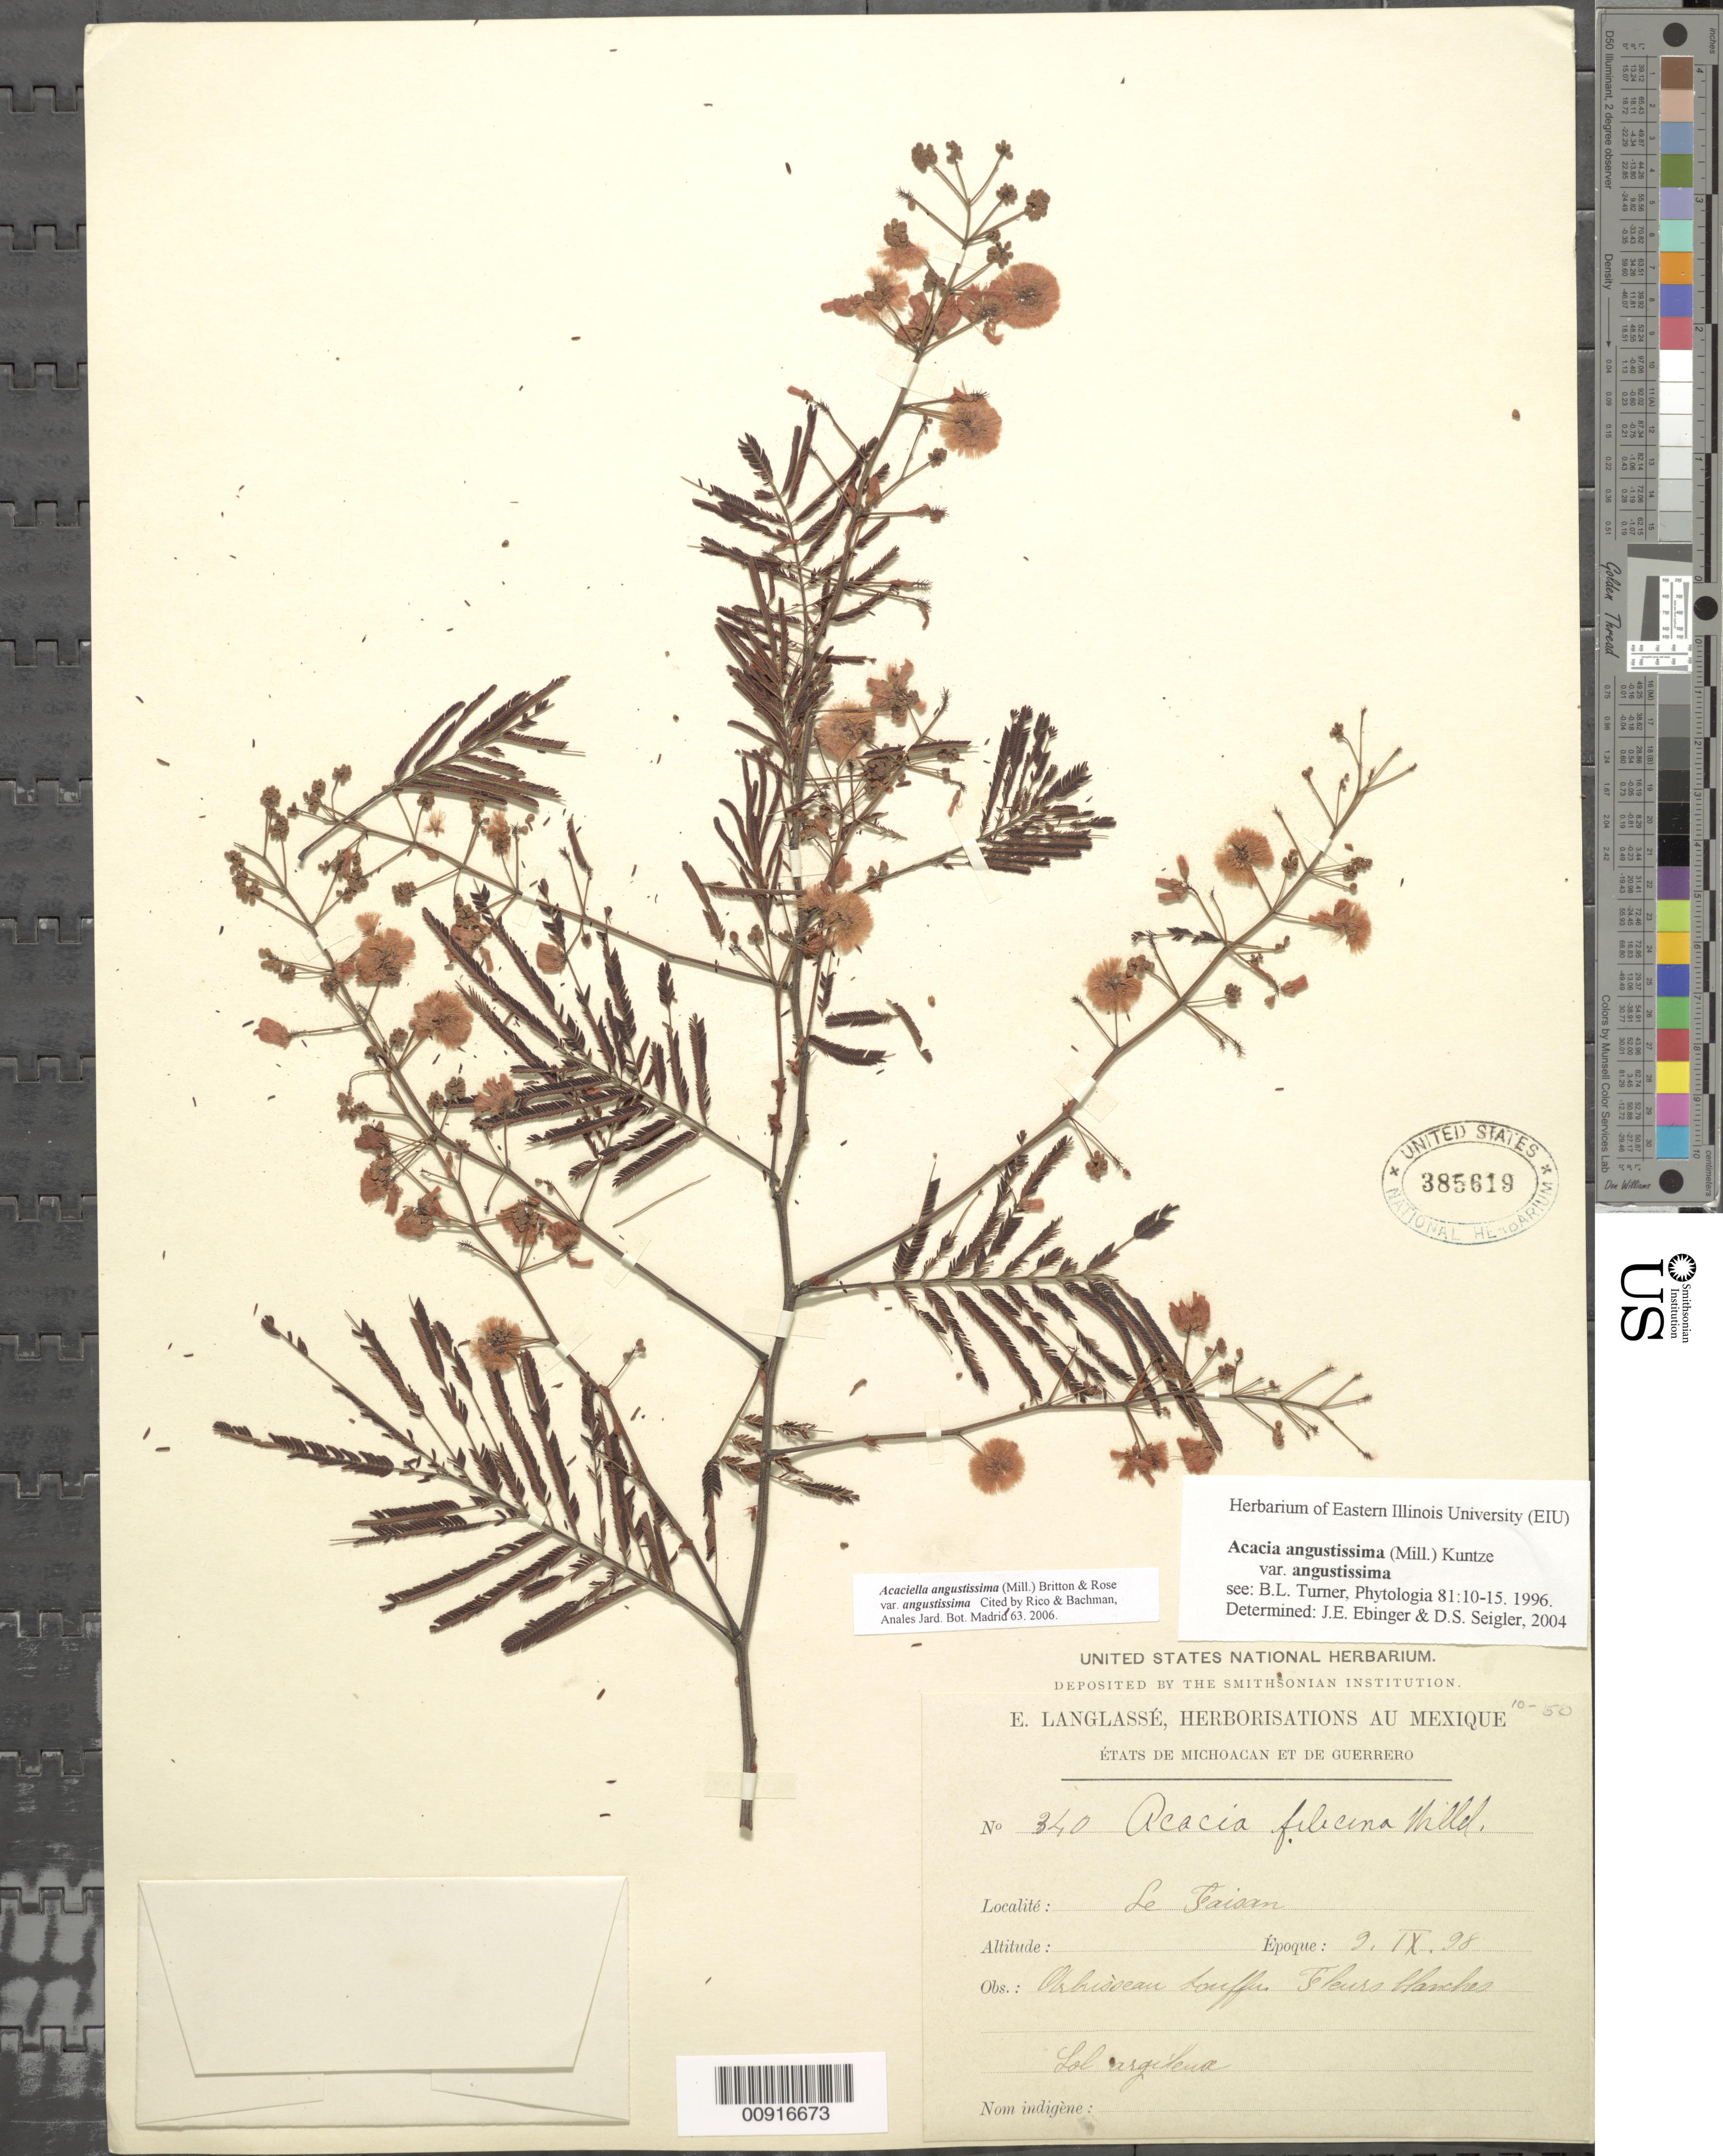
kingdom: Plantae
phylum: Tracheophyta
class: Magnoliopsida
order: Fabales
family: Fabaceae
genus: Acaciella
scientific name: Acaciella angustissima var. angustissima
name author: (Mill.) Britton & Rose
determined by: Rico, L.; Bachman, --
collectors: E. Langlassé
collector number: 340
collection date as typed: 09 Sep 1898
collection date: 1898-09-09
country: Mexico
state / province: Guerrero / Michoacán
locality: Le Faisan. États de Michoacán et de Guerrero.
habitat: Sol argileux.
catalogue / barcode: US 385619